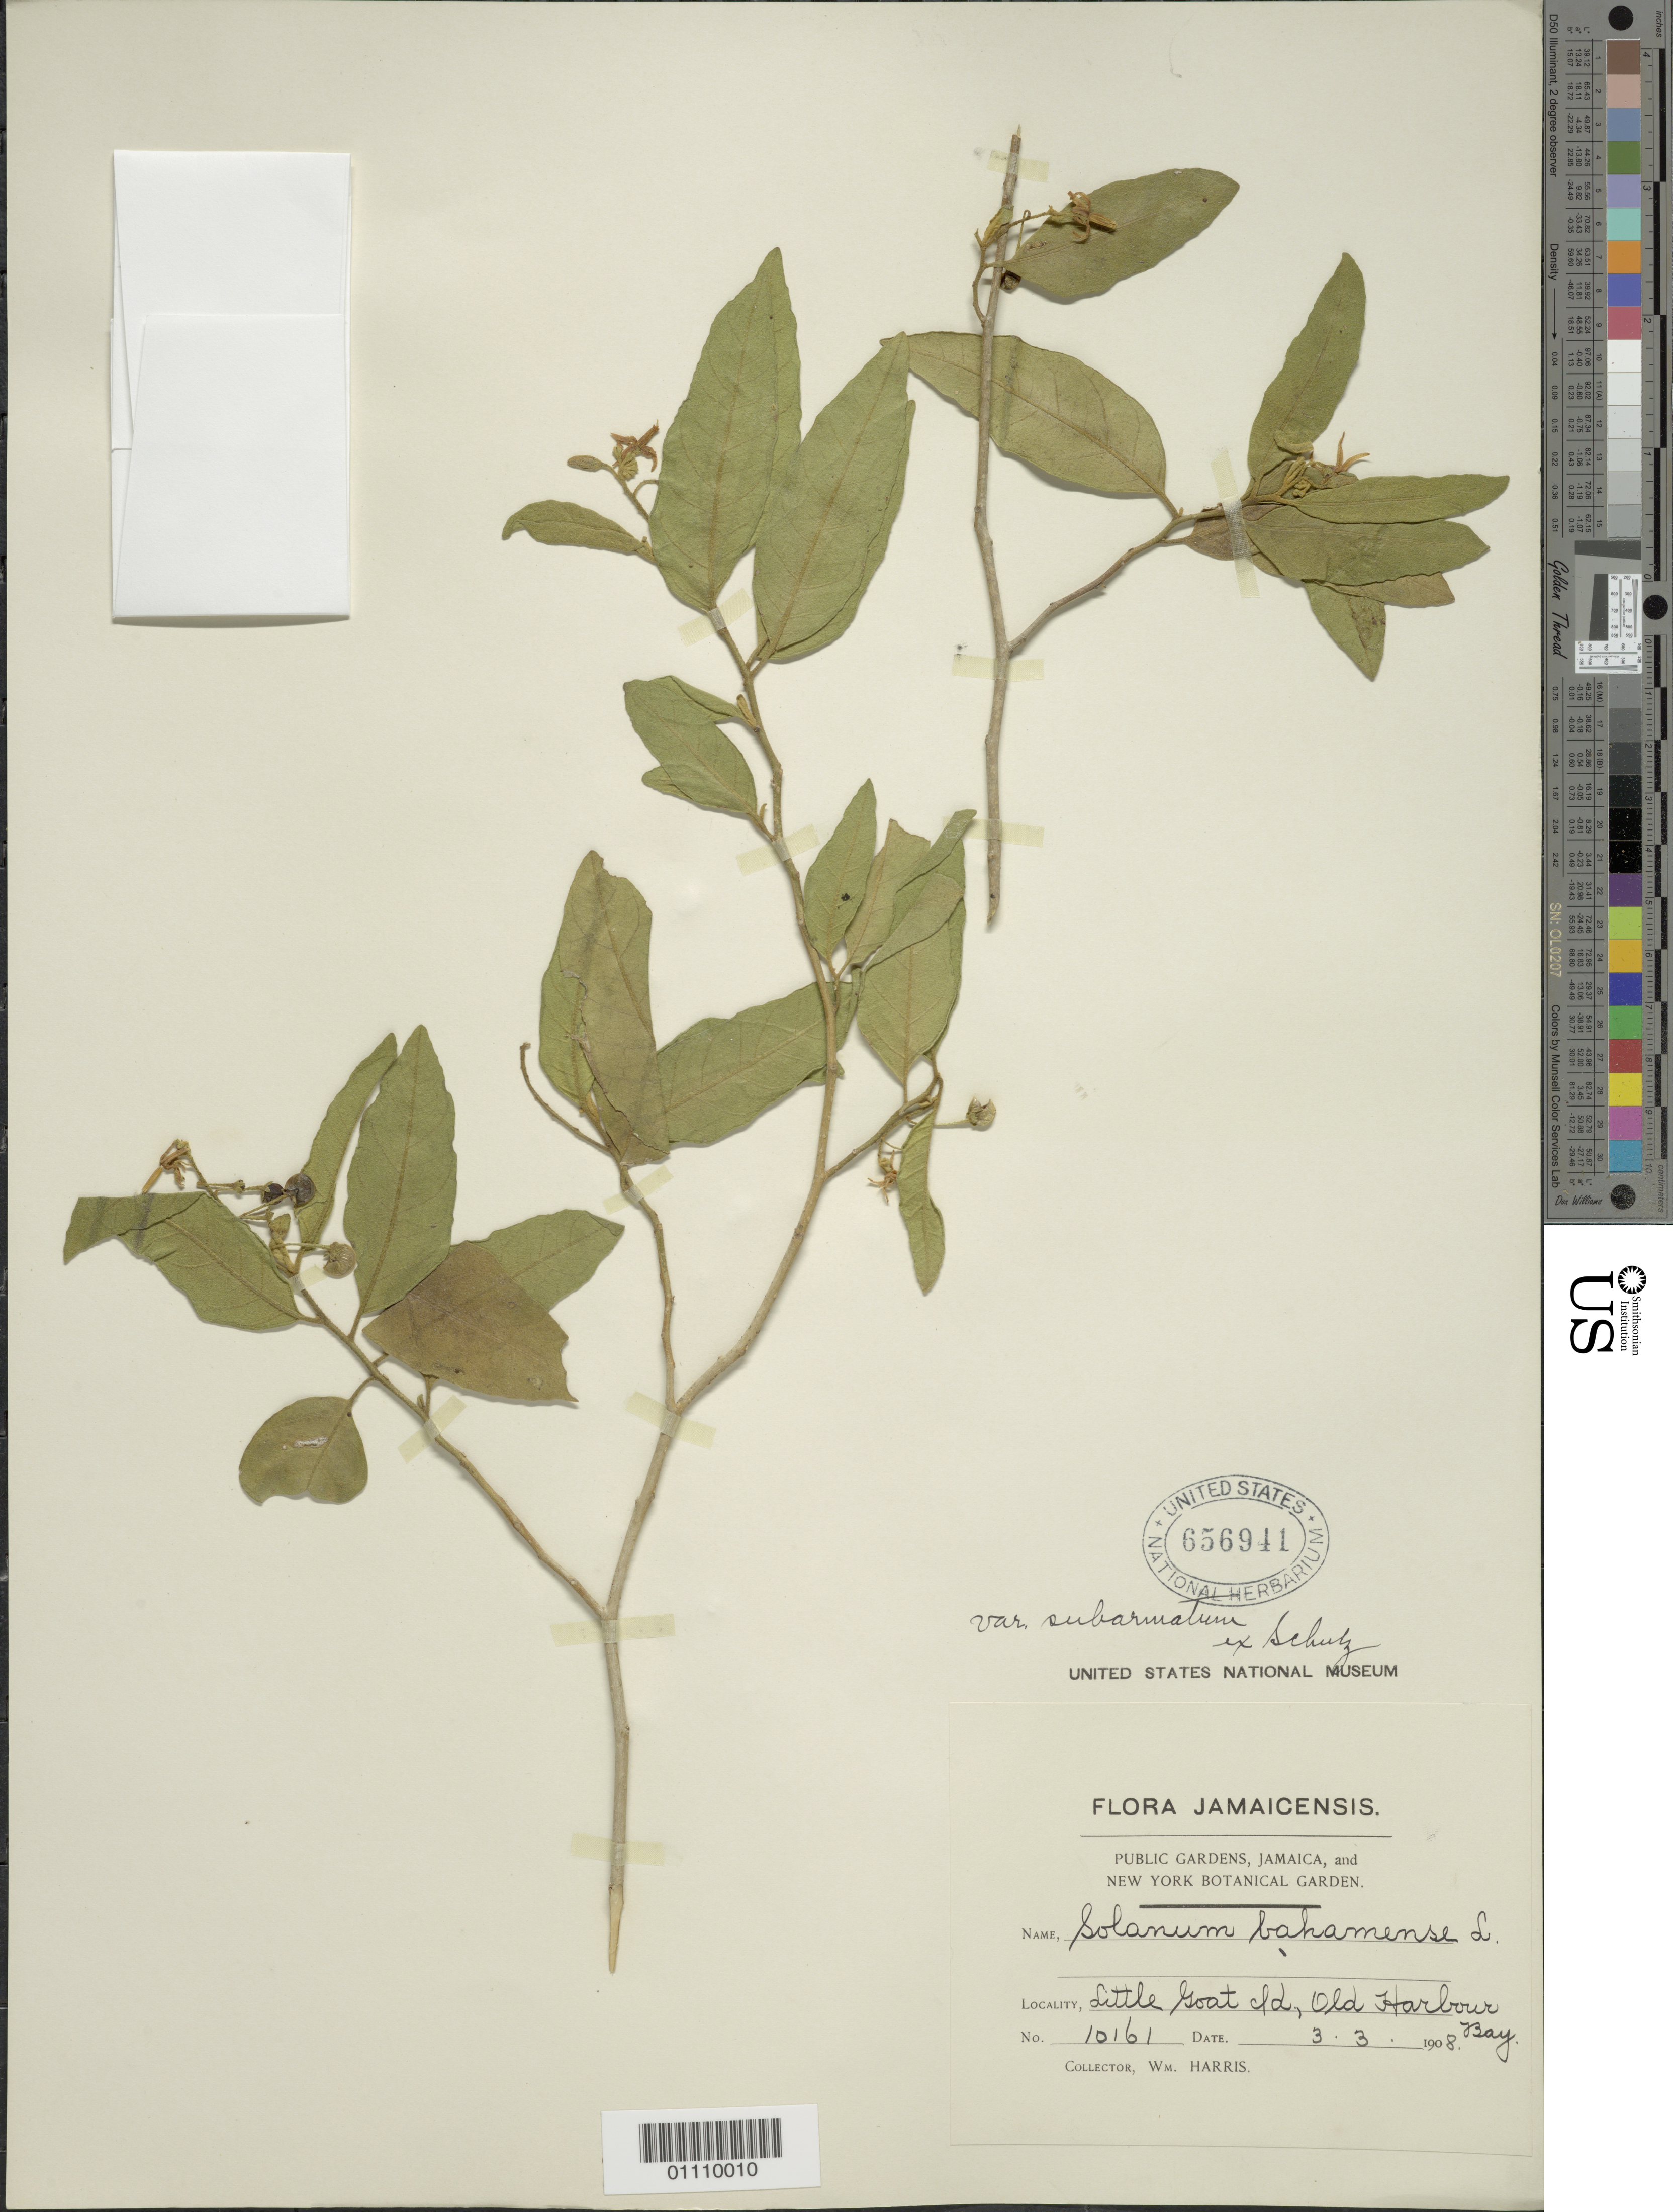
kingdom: Plantae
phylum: Tracheophyta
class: Magnoliopsida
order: Solanales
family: Solanaceae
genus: Solanum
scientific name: Solanum bahamense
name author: L.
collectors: W. Harris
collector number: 10161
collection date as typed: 03 Mar 1908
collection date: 1908-03-03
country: Jamaica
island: Little Goat I.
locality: Old Harbour Bay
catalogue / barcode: US 656941